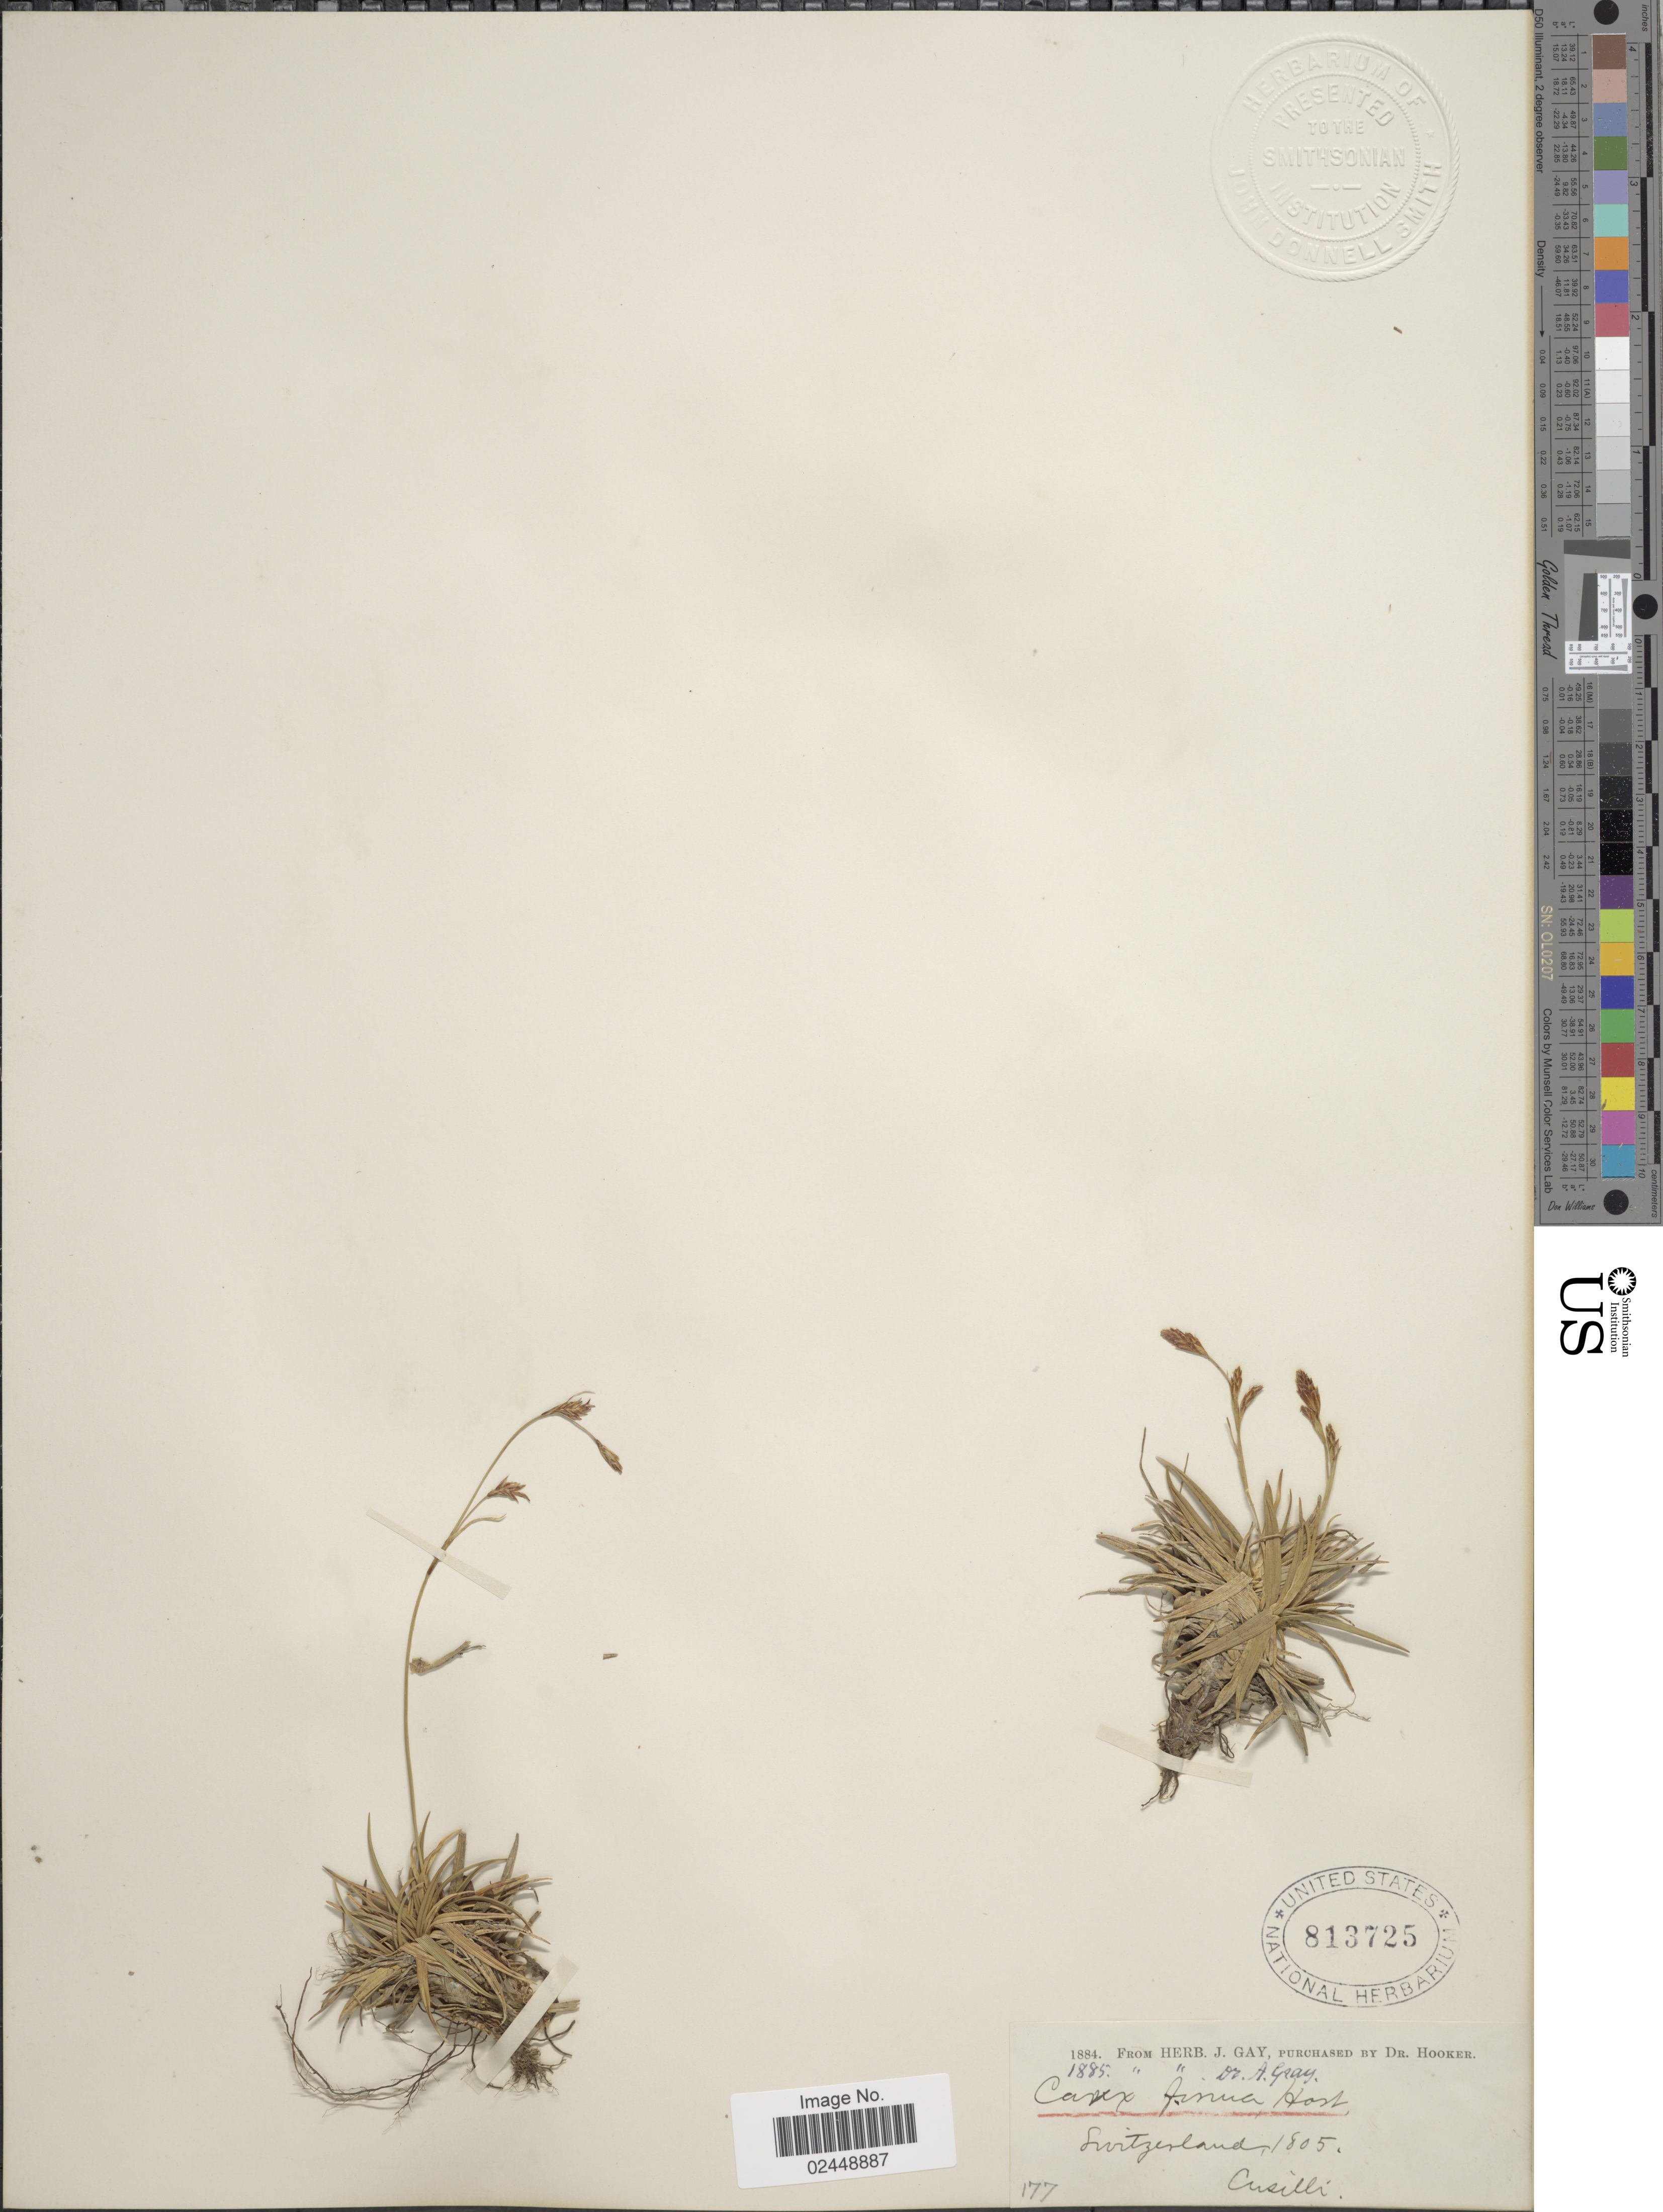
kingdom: Plantae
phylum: Tracheophyta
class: Liliopsida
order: Poales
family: Cyperaceae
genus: Carex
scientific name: Carex firma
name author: Host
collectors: Cusilli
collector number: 177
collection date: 1805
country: Switzerland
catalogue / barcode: US 813725